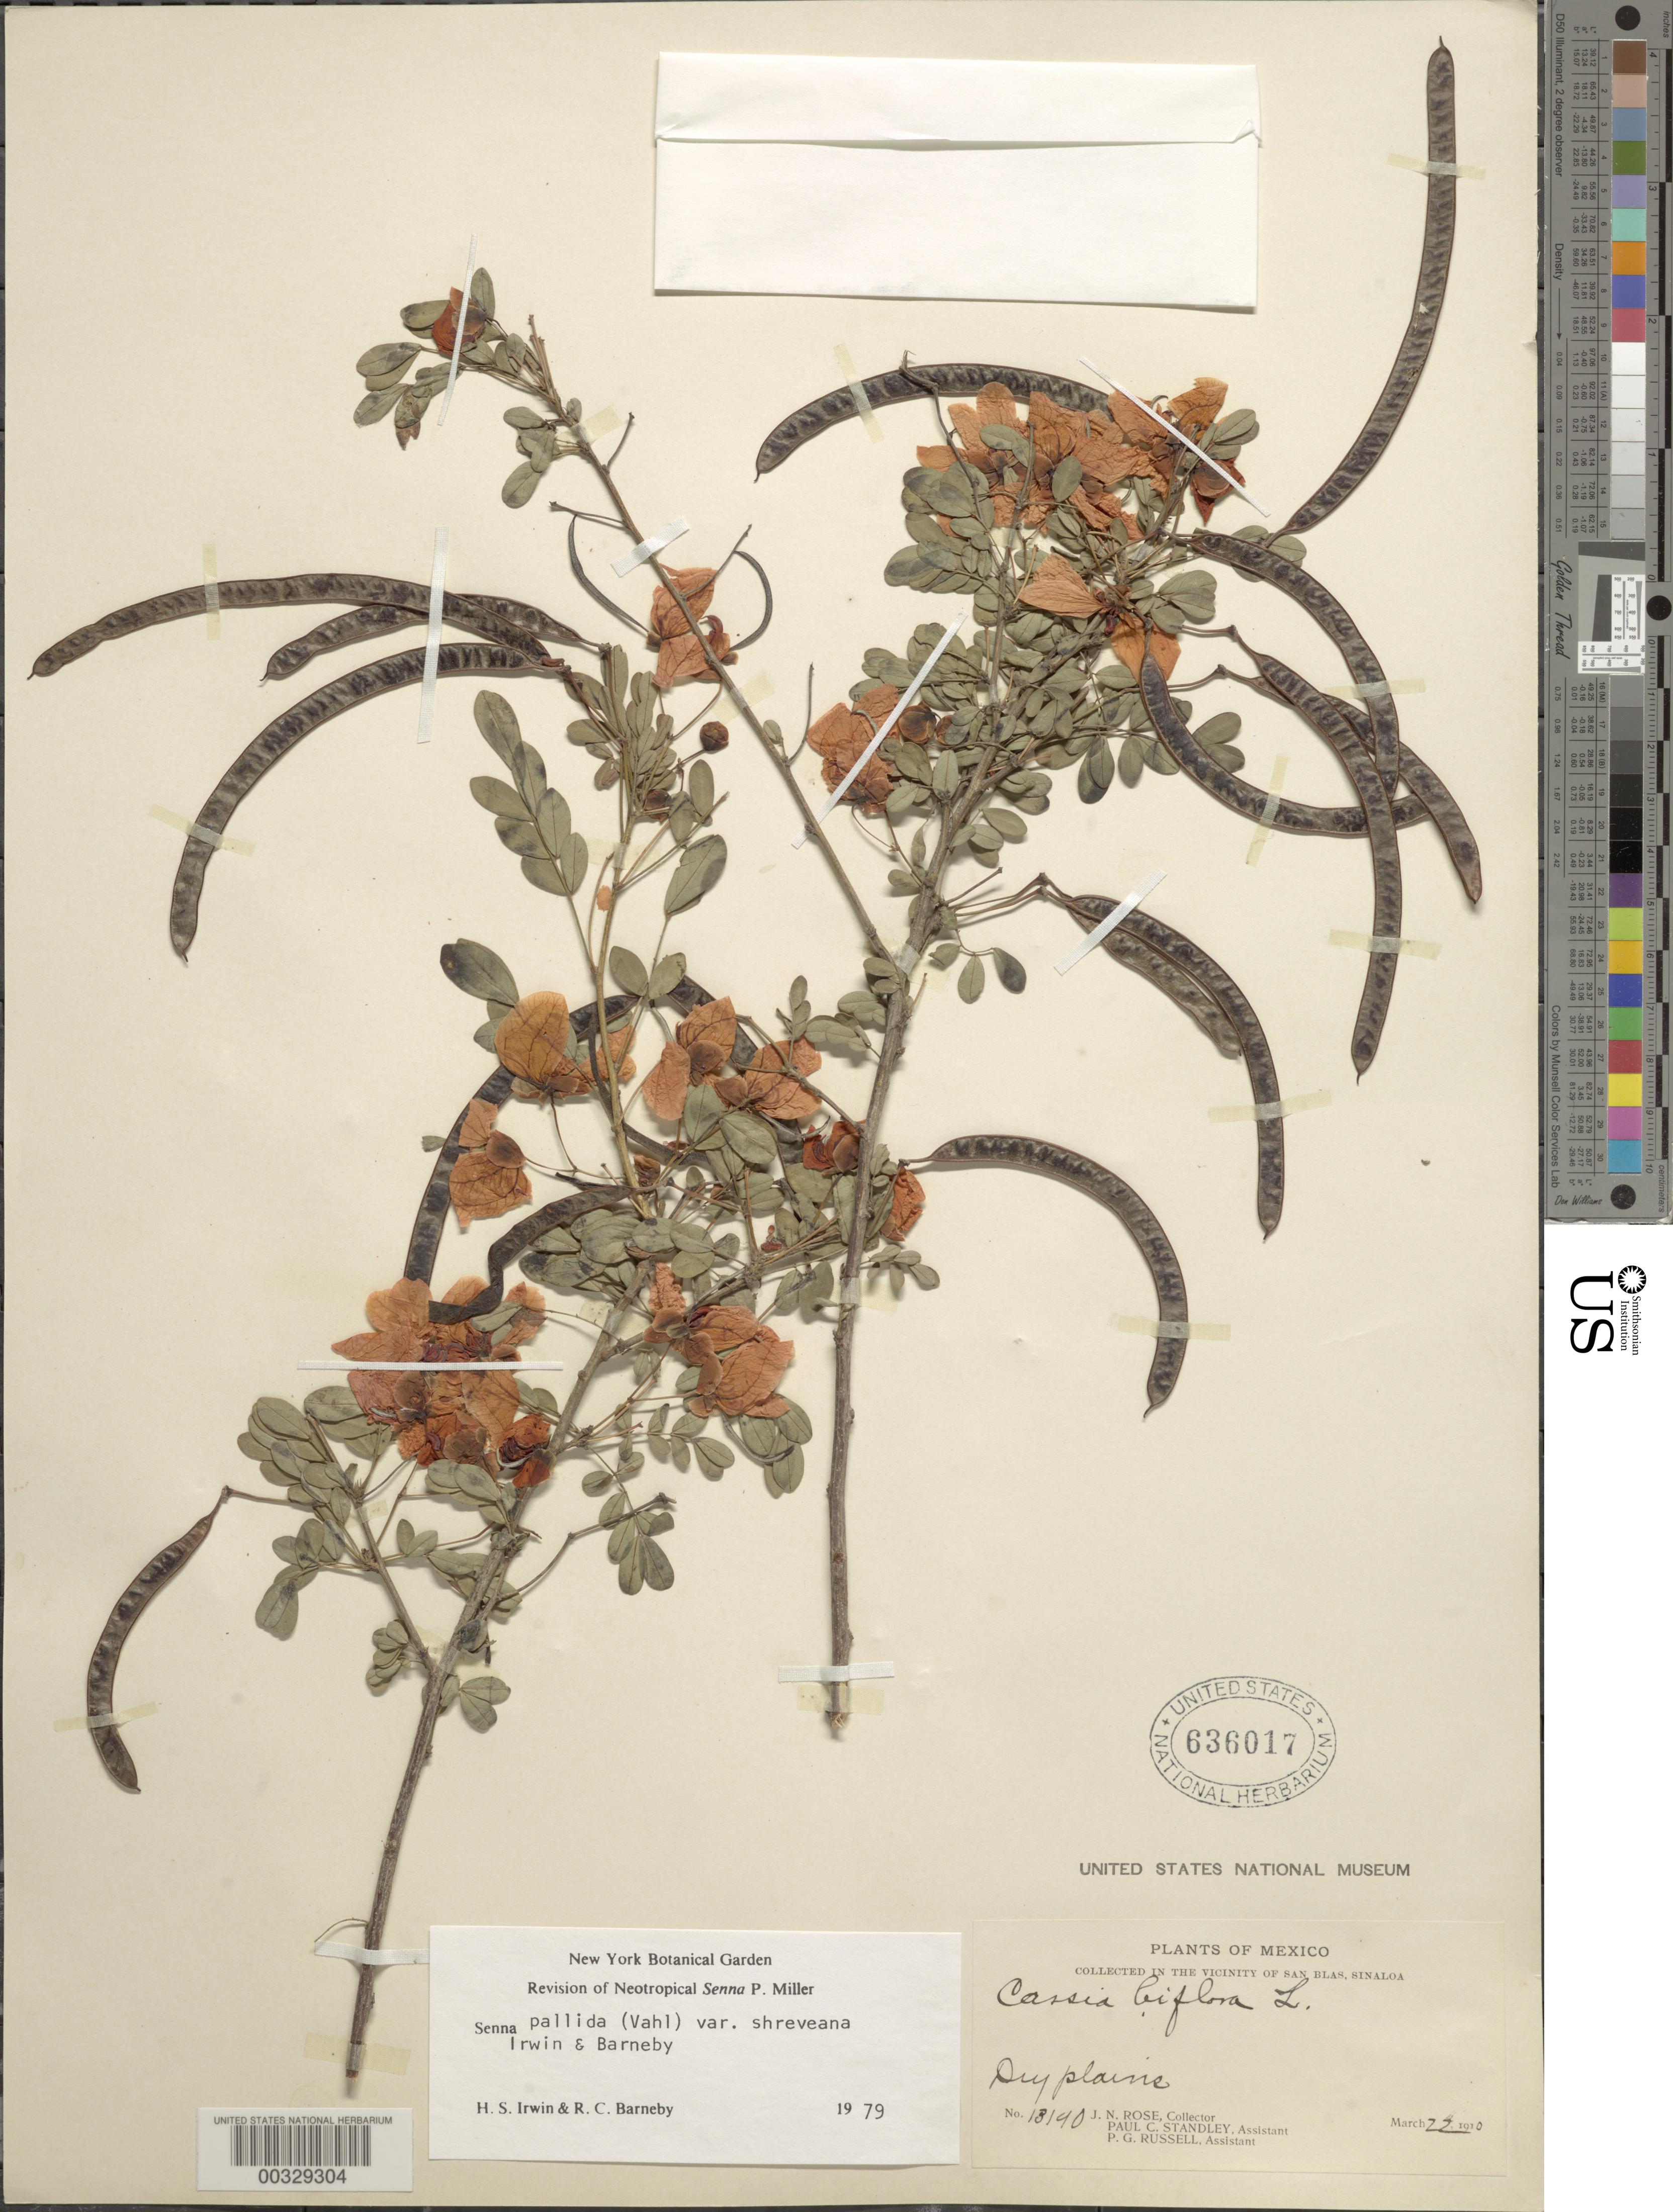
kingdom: Plantae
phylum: Tracheophyta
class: Magnoliopsida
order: Fabales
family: Fabaceae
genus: Senna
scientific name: Senna pallida var. shreveana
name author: H.S. Irwin & Barneby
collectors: J. N. Rose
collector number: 13140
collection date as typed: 22 Mar 1910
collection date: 1910-03-22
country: Mexico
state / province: Sinaloa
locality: San Blas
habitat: Dry plains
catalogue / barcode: US 636017